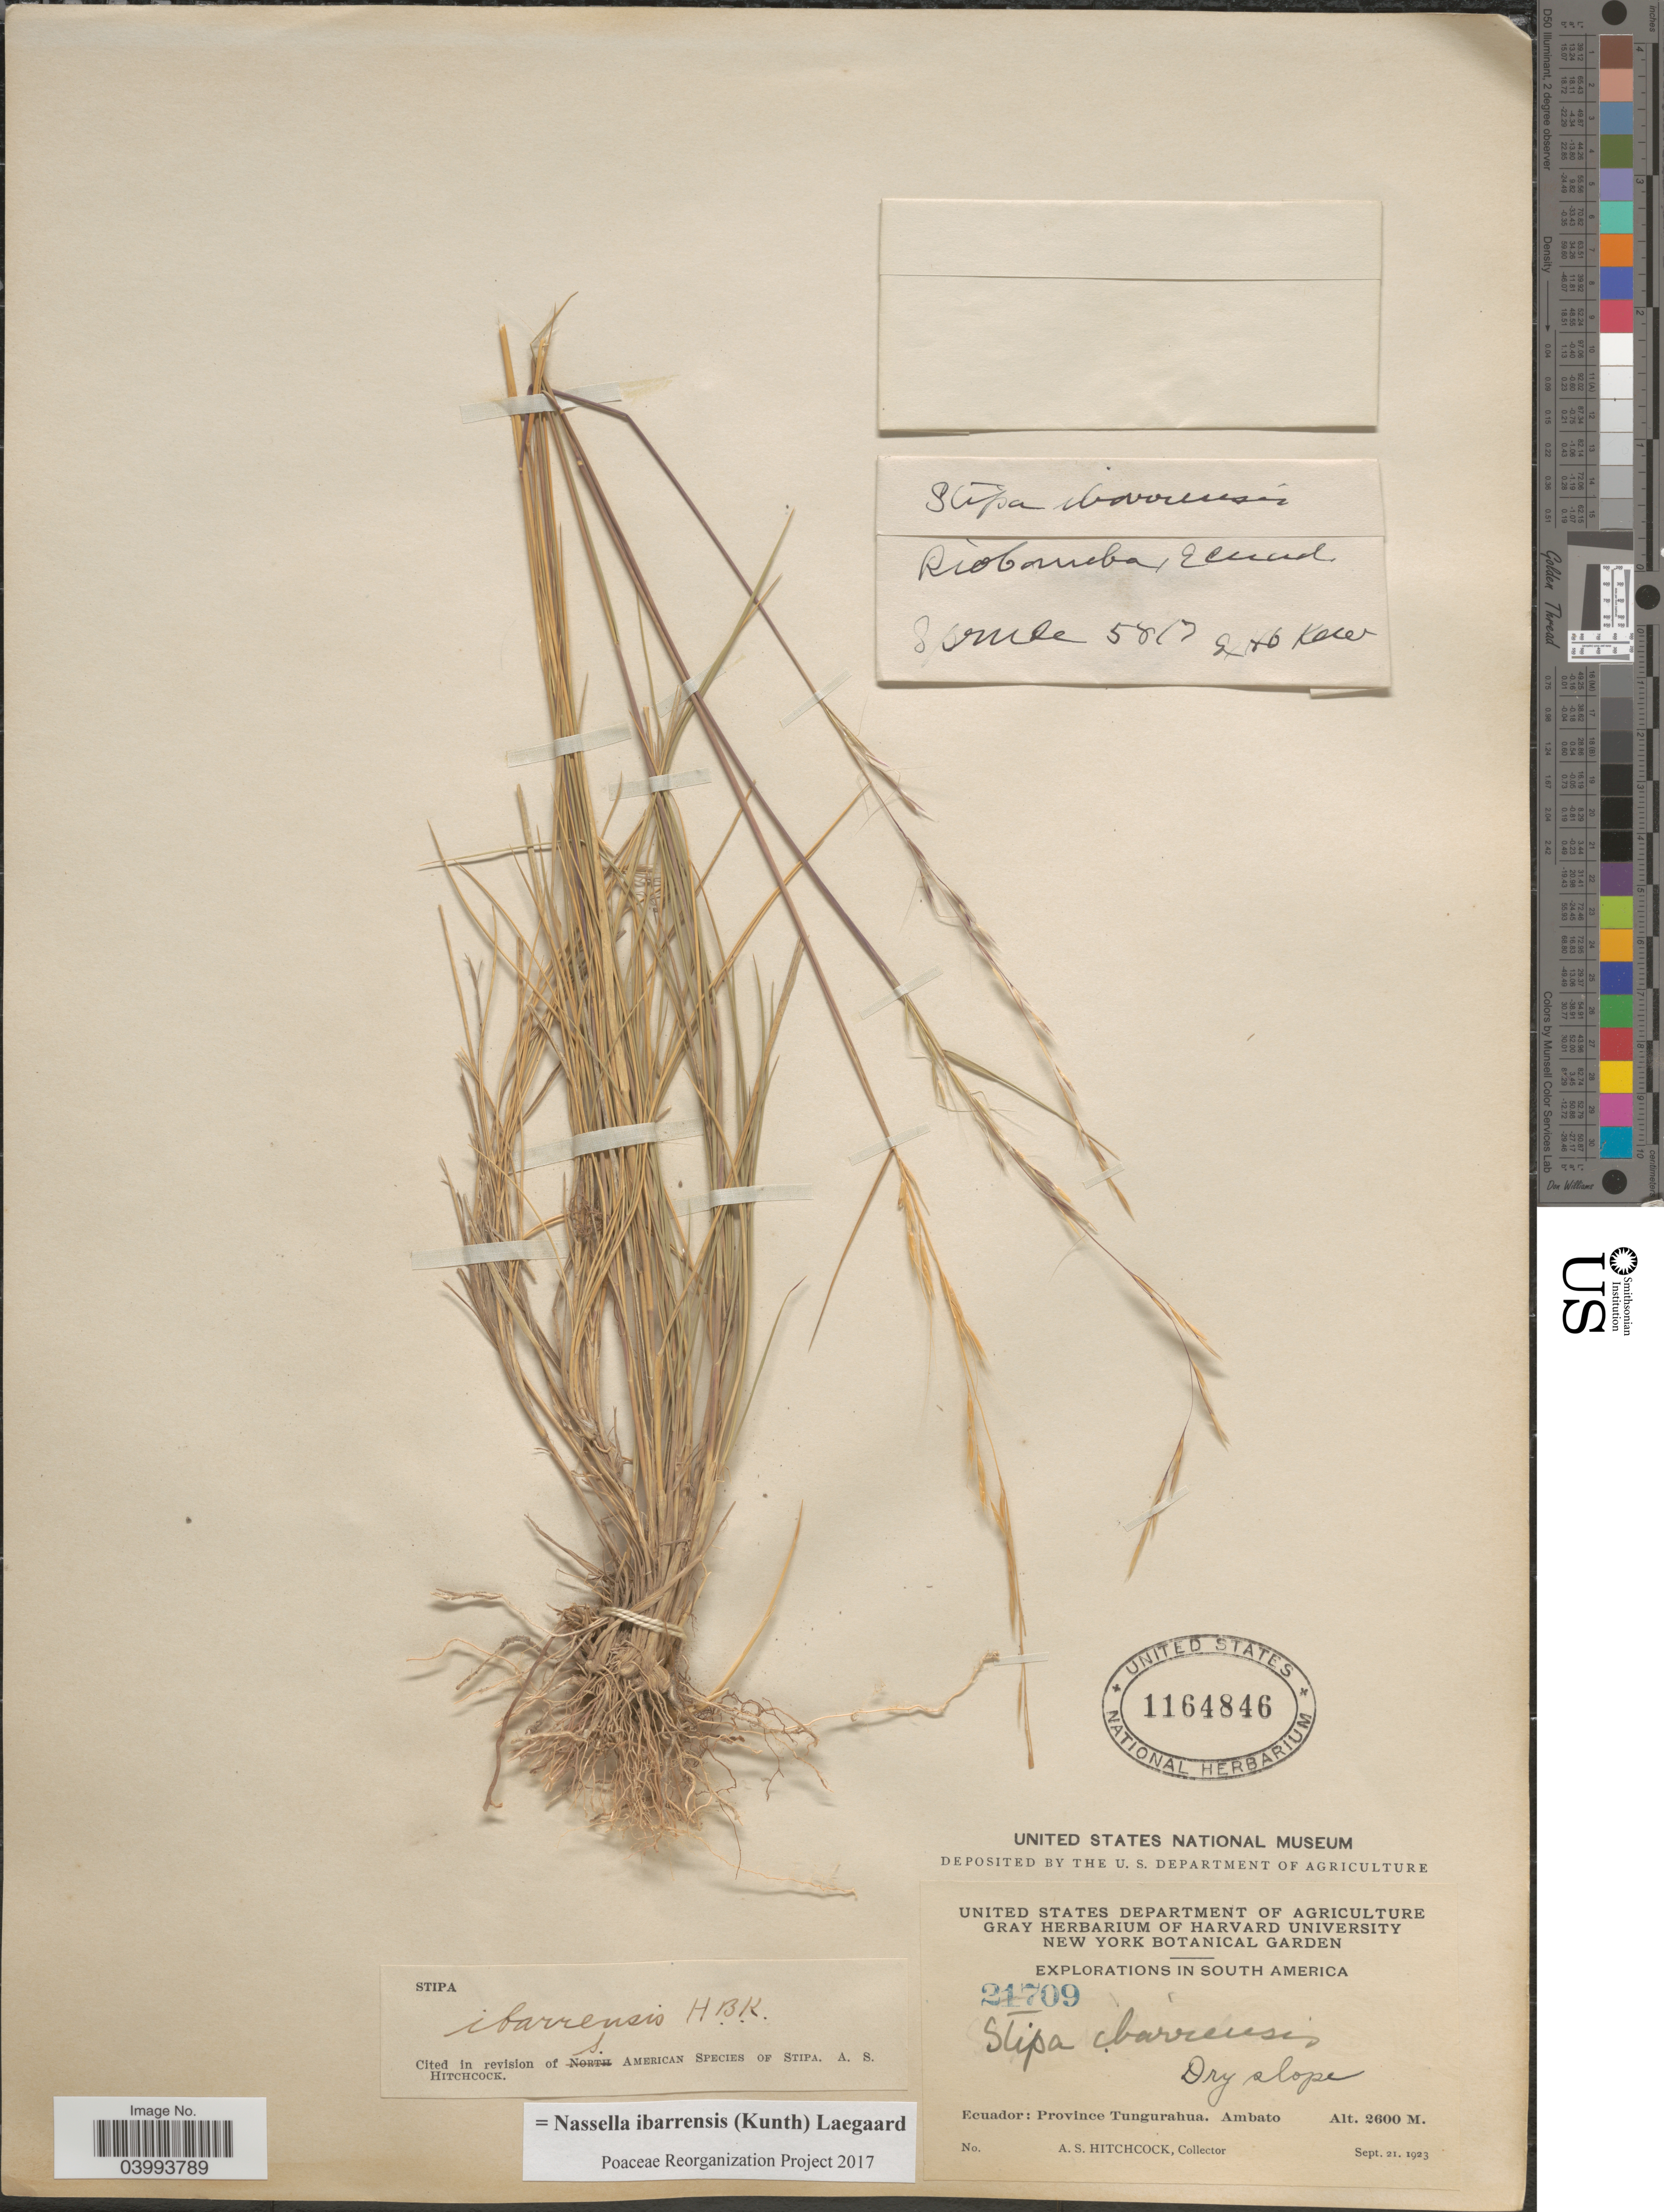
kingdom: Plantae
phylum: Tracheophyta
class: Liliopsida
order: Poales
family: Poaceae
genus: Nassella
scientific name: Nassella ibarrensis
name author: (Kunth) Lægaard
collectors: A. S. Hitchcock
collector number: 21709/5817?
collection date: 1923-09-21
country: Ecuador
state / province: Tungurahua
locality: Riobamba [unsure placement]. Ambato.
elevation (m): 2600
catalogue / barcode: US 1164846